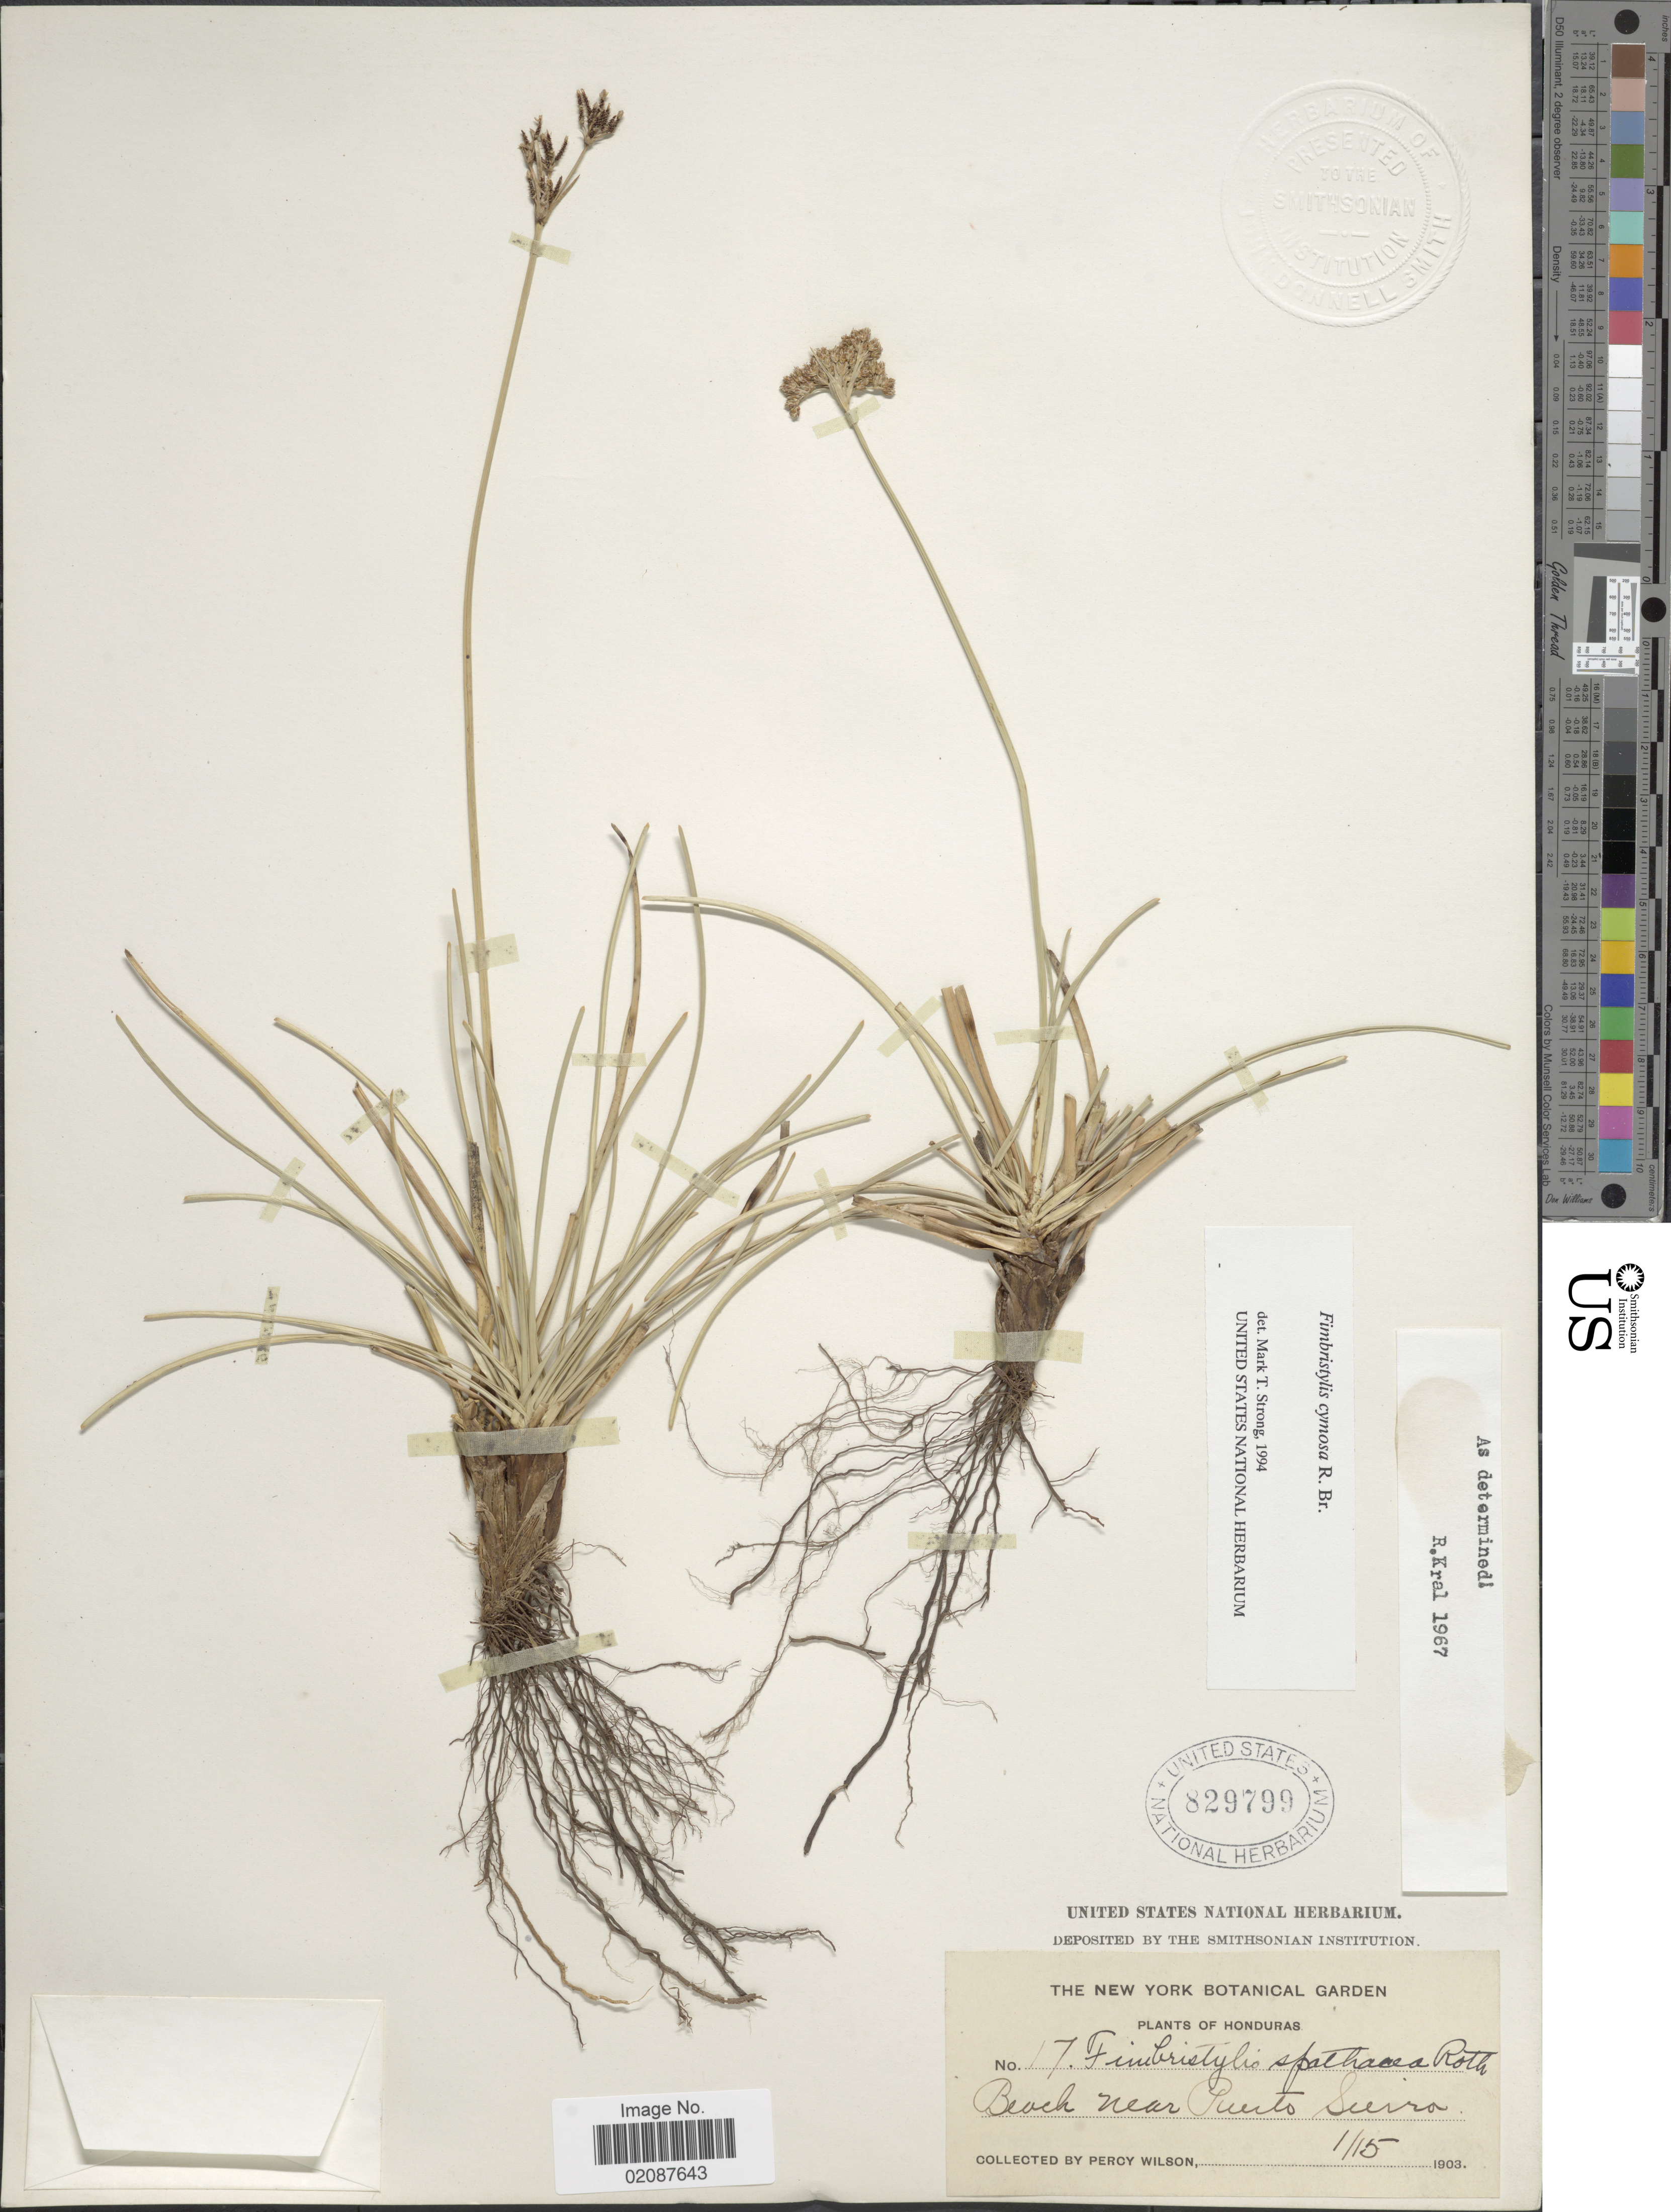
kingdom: Plantae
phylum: Tracheophyta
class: Liliopsida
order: Poales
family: Cyperaceae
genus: Fimbristylis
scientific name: Fimbristylis cymosa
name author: R. Br.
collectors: P. Wilson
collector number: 17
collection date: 1903-01-15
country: Honduras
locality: Beach near Puerto Sierra.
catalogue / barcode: US 829799